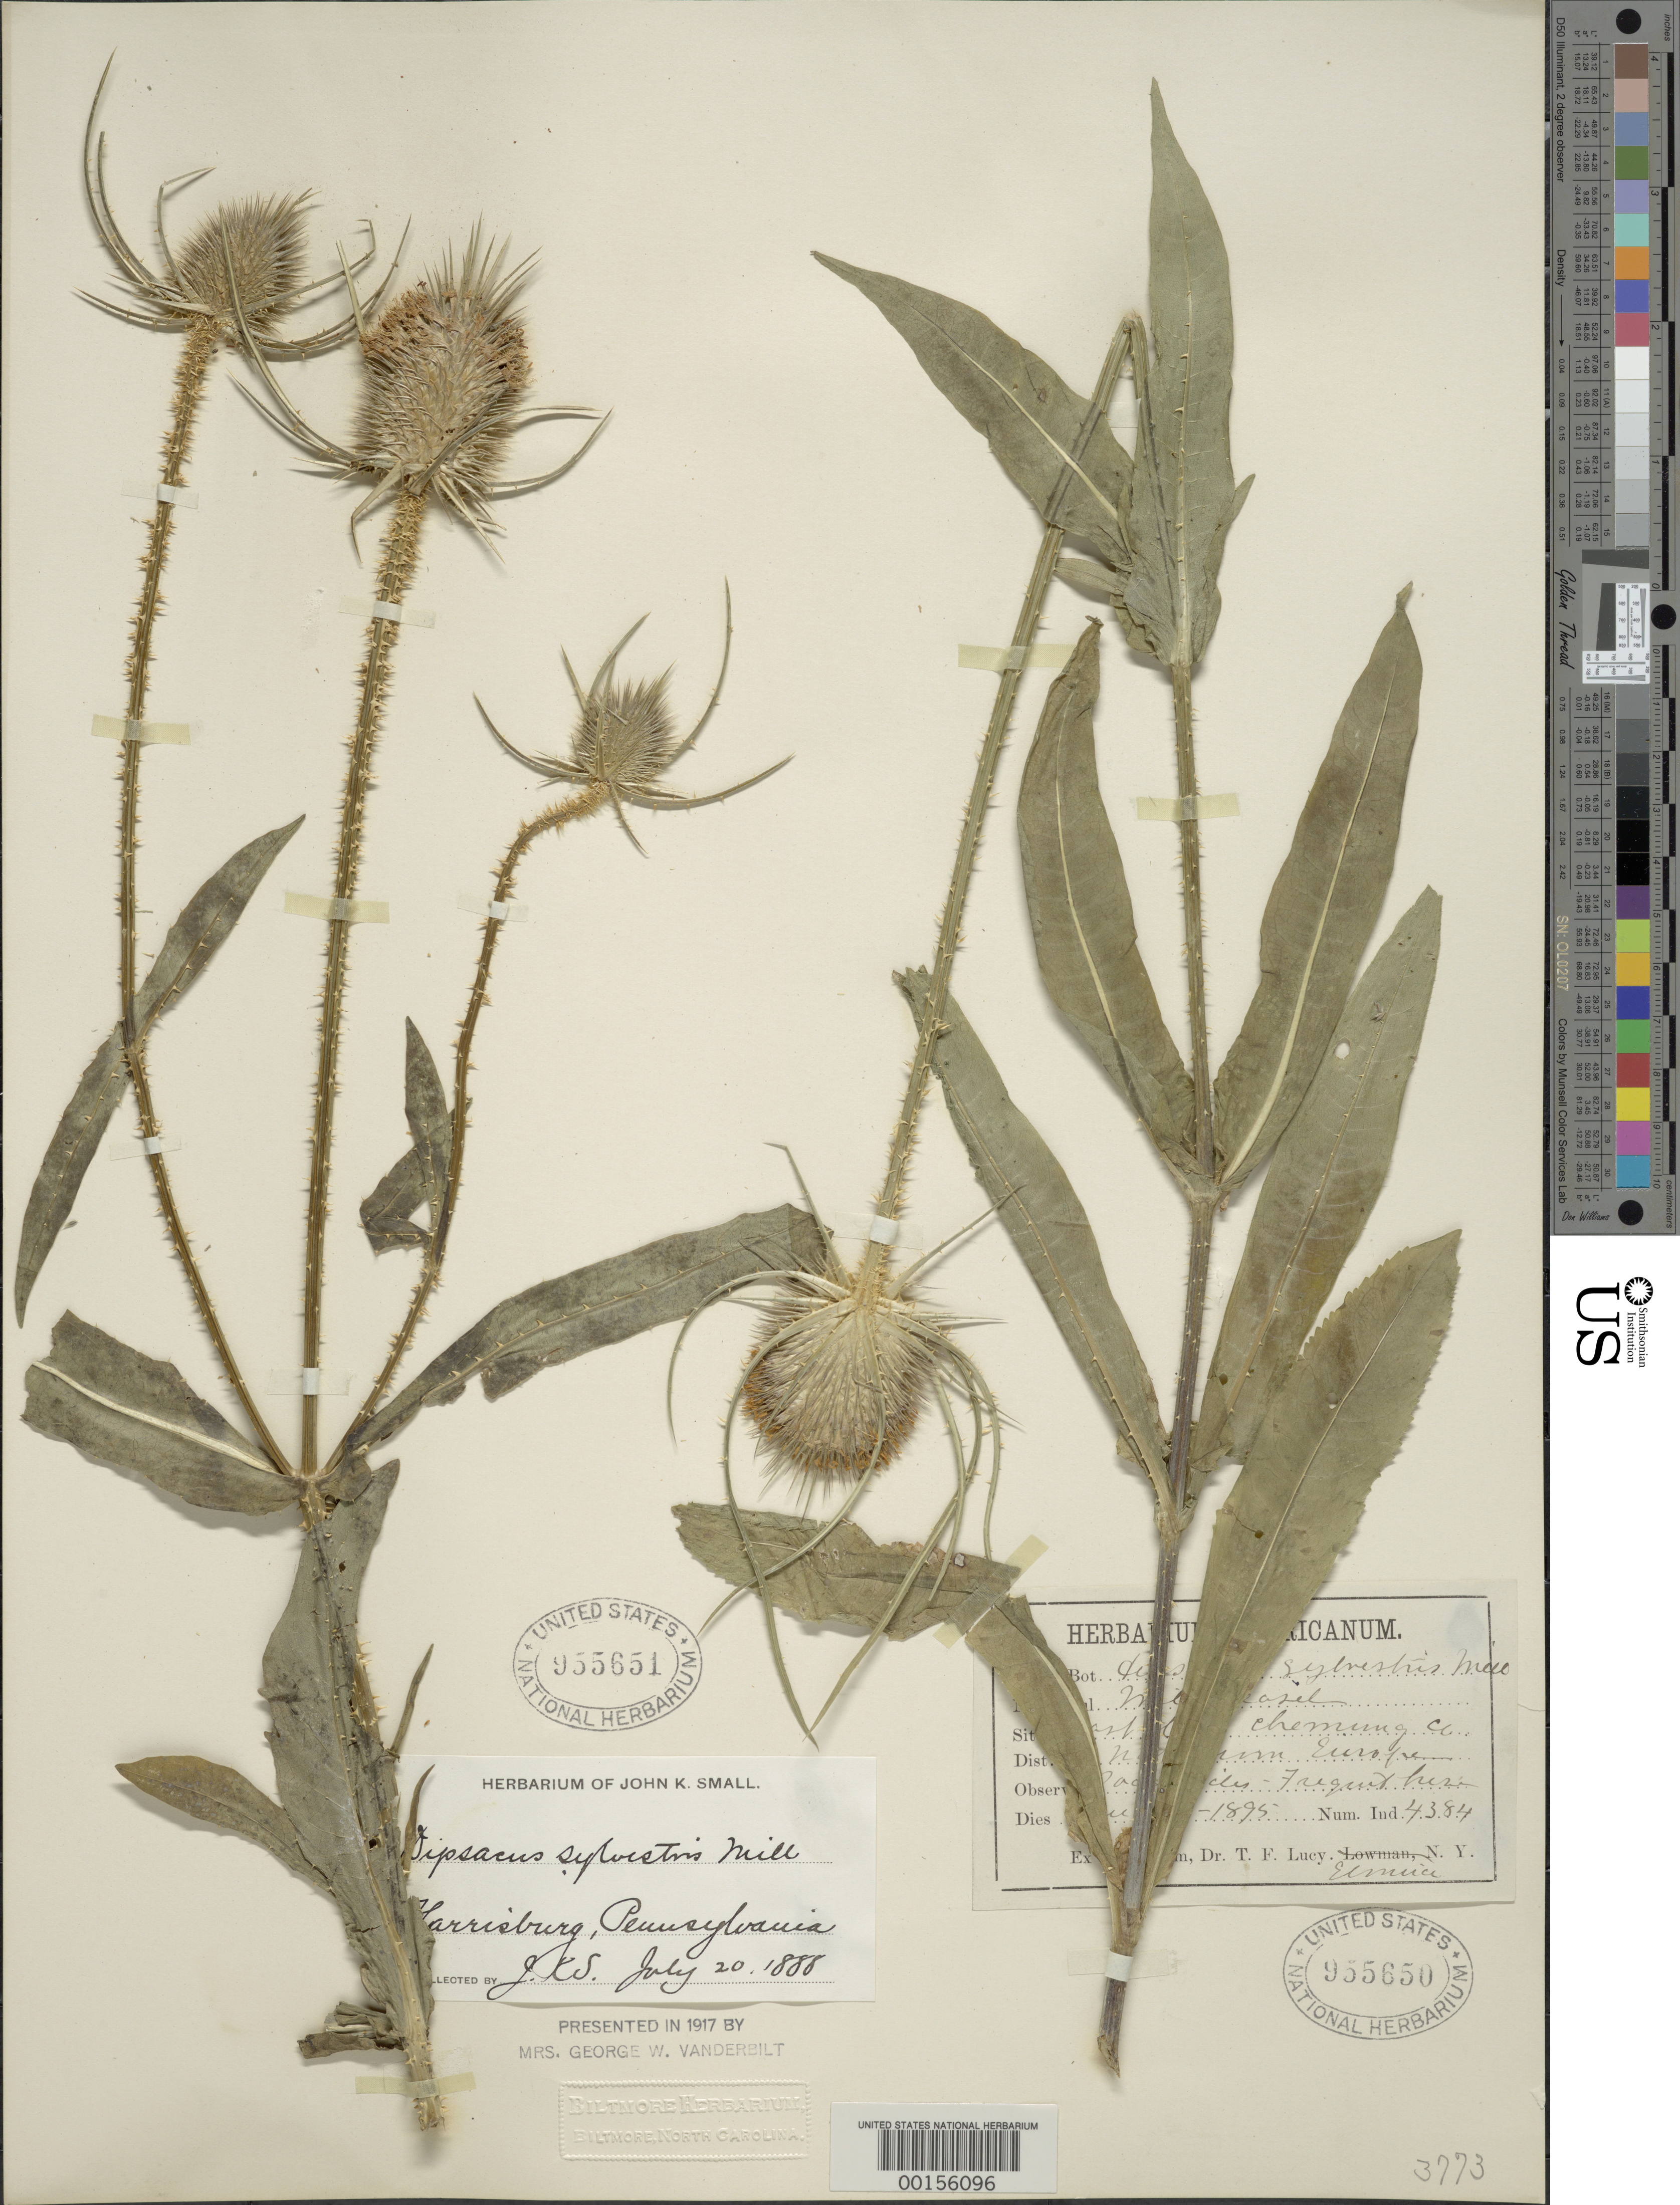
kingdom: Plantae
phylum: Tracheophyta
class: Magnoliopsida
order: Dipsacales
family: Caprifoliaceae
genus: Dipsacus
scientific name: Dipsacus sylvestris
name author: Huds.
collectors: J. K. Small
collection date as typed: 20 Jul 1888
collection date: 1888-07-20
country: United States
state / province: Pennsylvania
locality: Harrisonburg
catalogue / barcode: US 955651